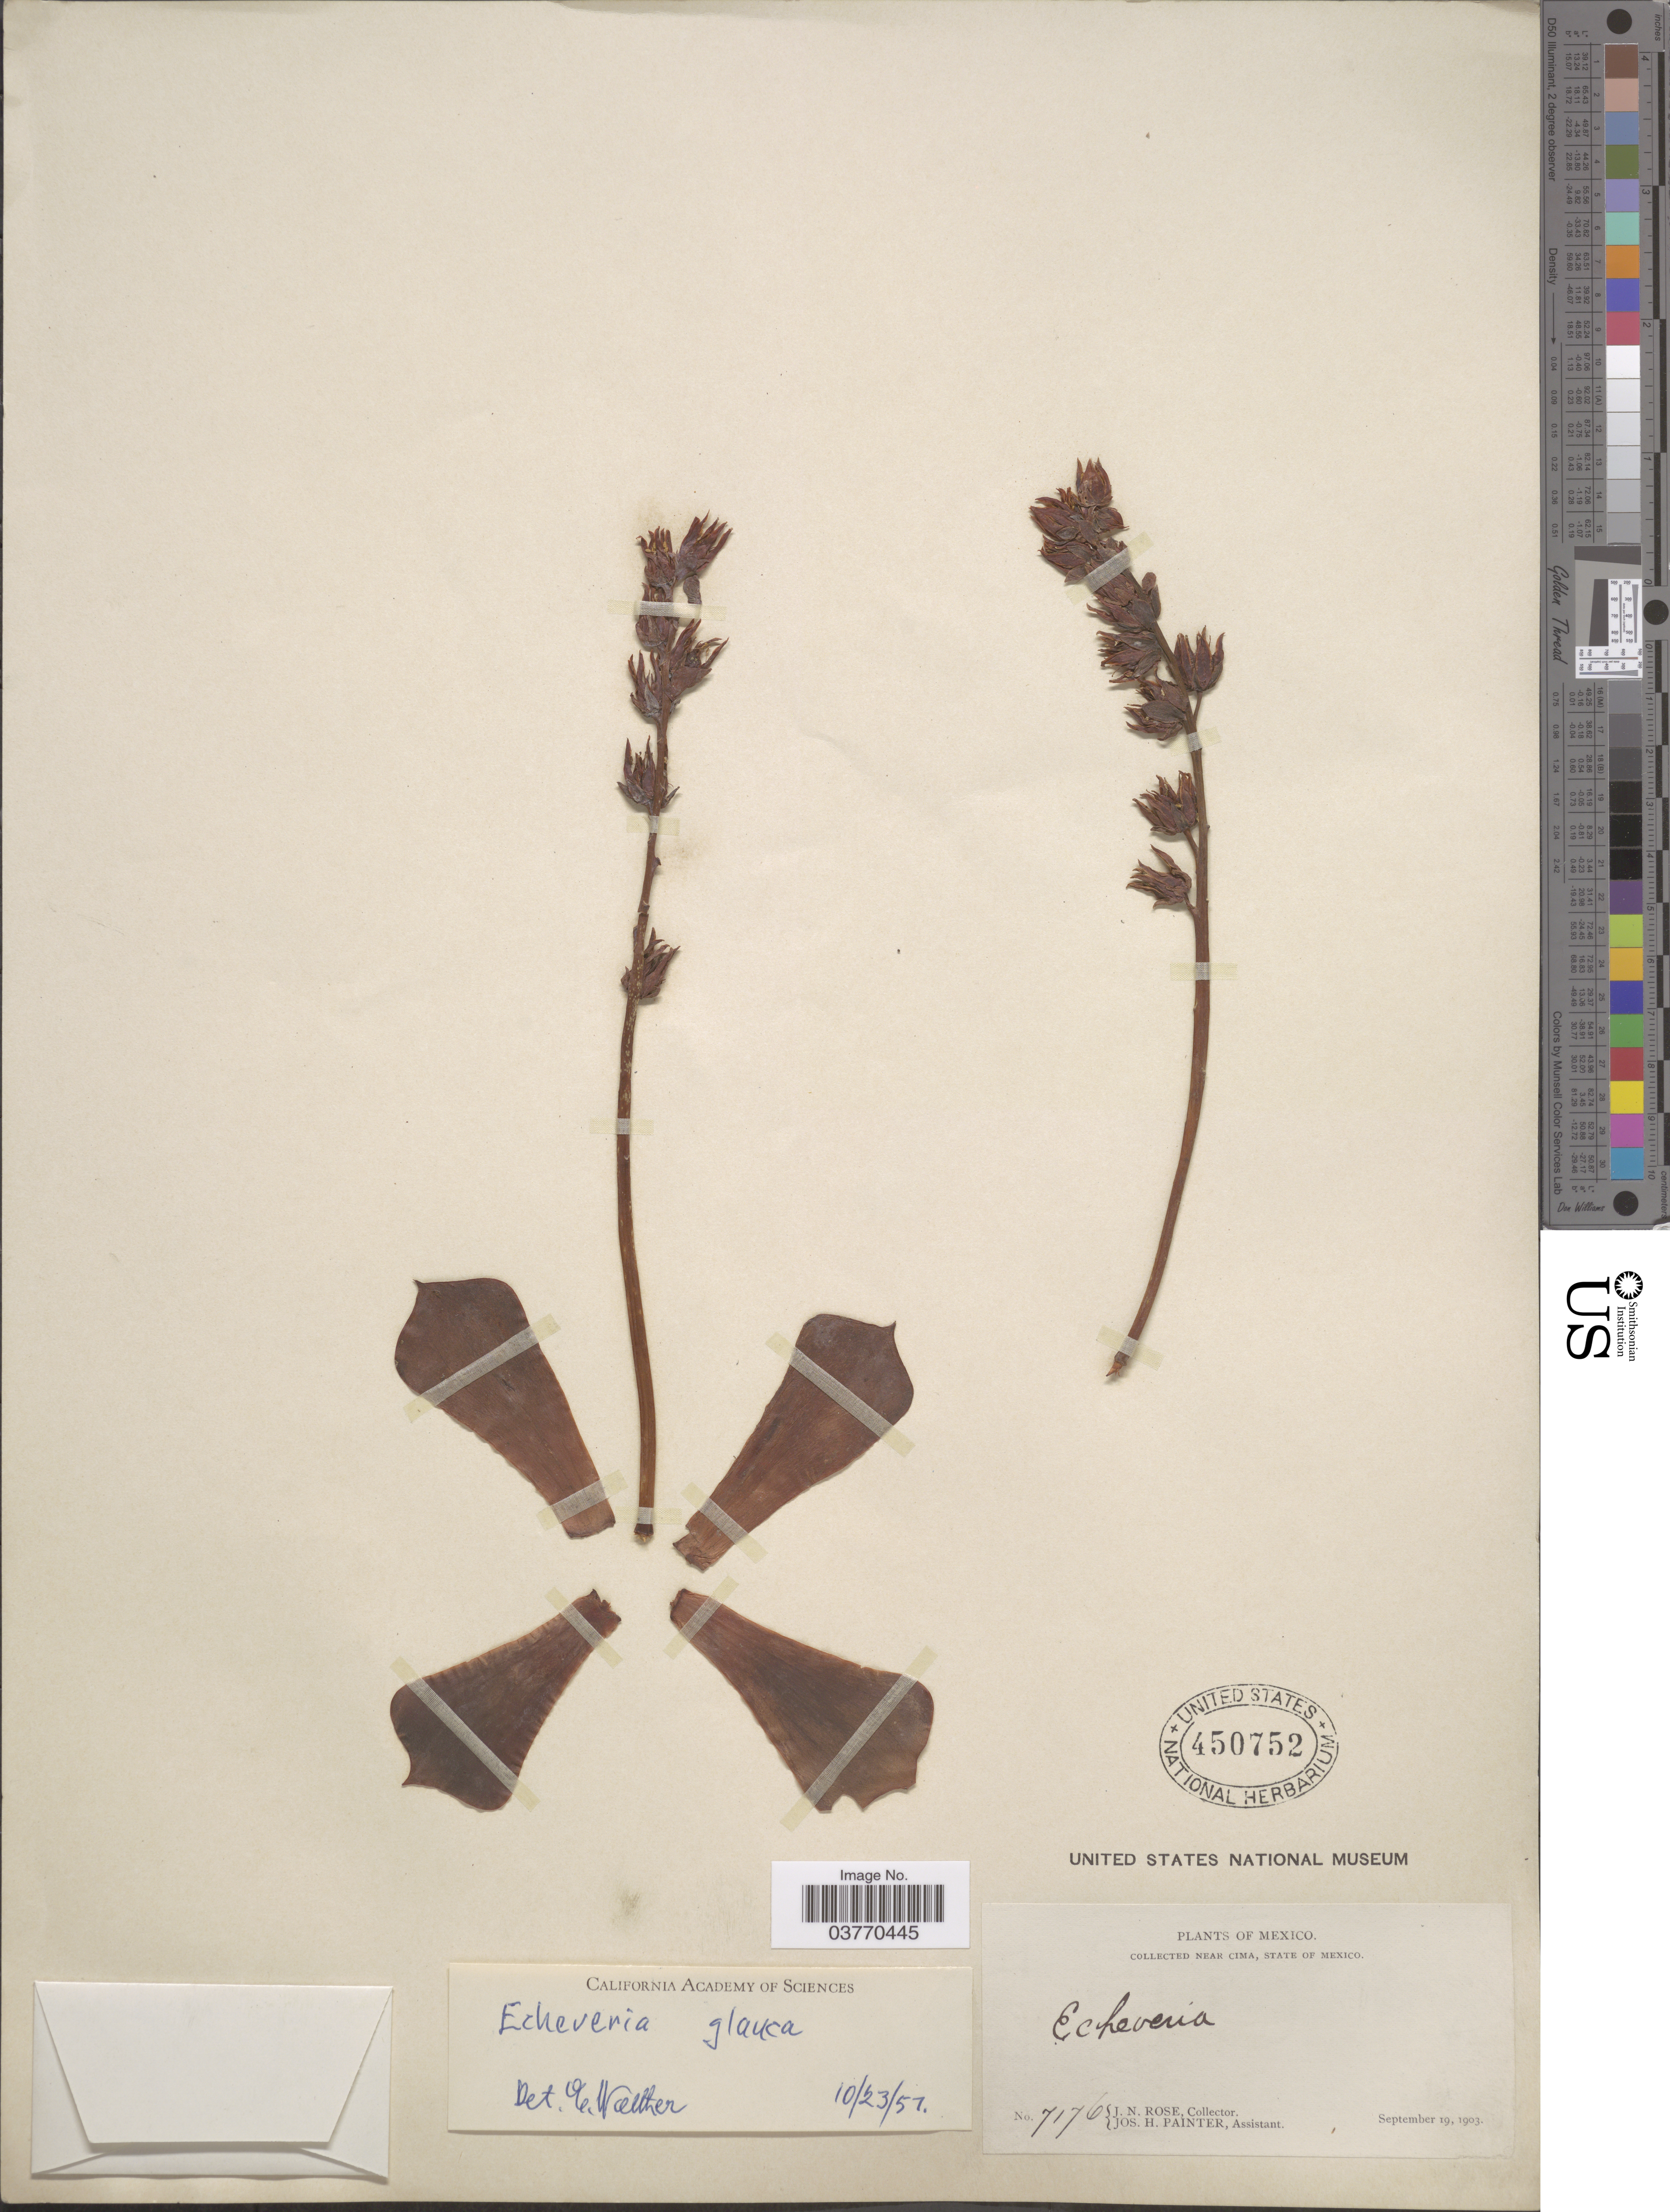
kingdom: Plantae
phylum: Tracheophyta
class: Magnoliopsida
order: Saxifragales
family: Crassulaceae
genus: Echeveria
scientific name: Echeveria pumila var. glauca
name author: (Baker) E. Walther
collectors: J. N. Rose & J. H. Painter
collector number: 7176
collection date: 1903-09-19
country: Mexico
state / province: México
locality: Near Cima.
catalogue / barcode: US 450752